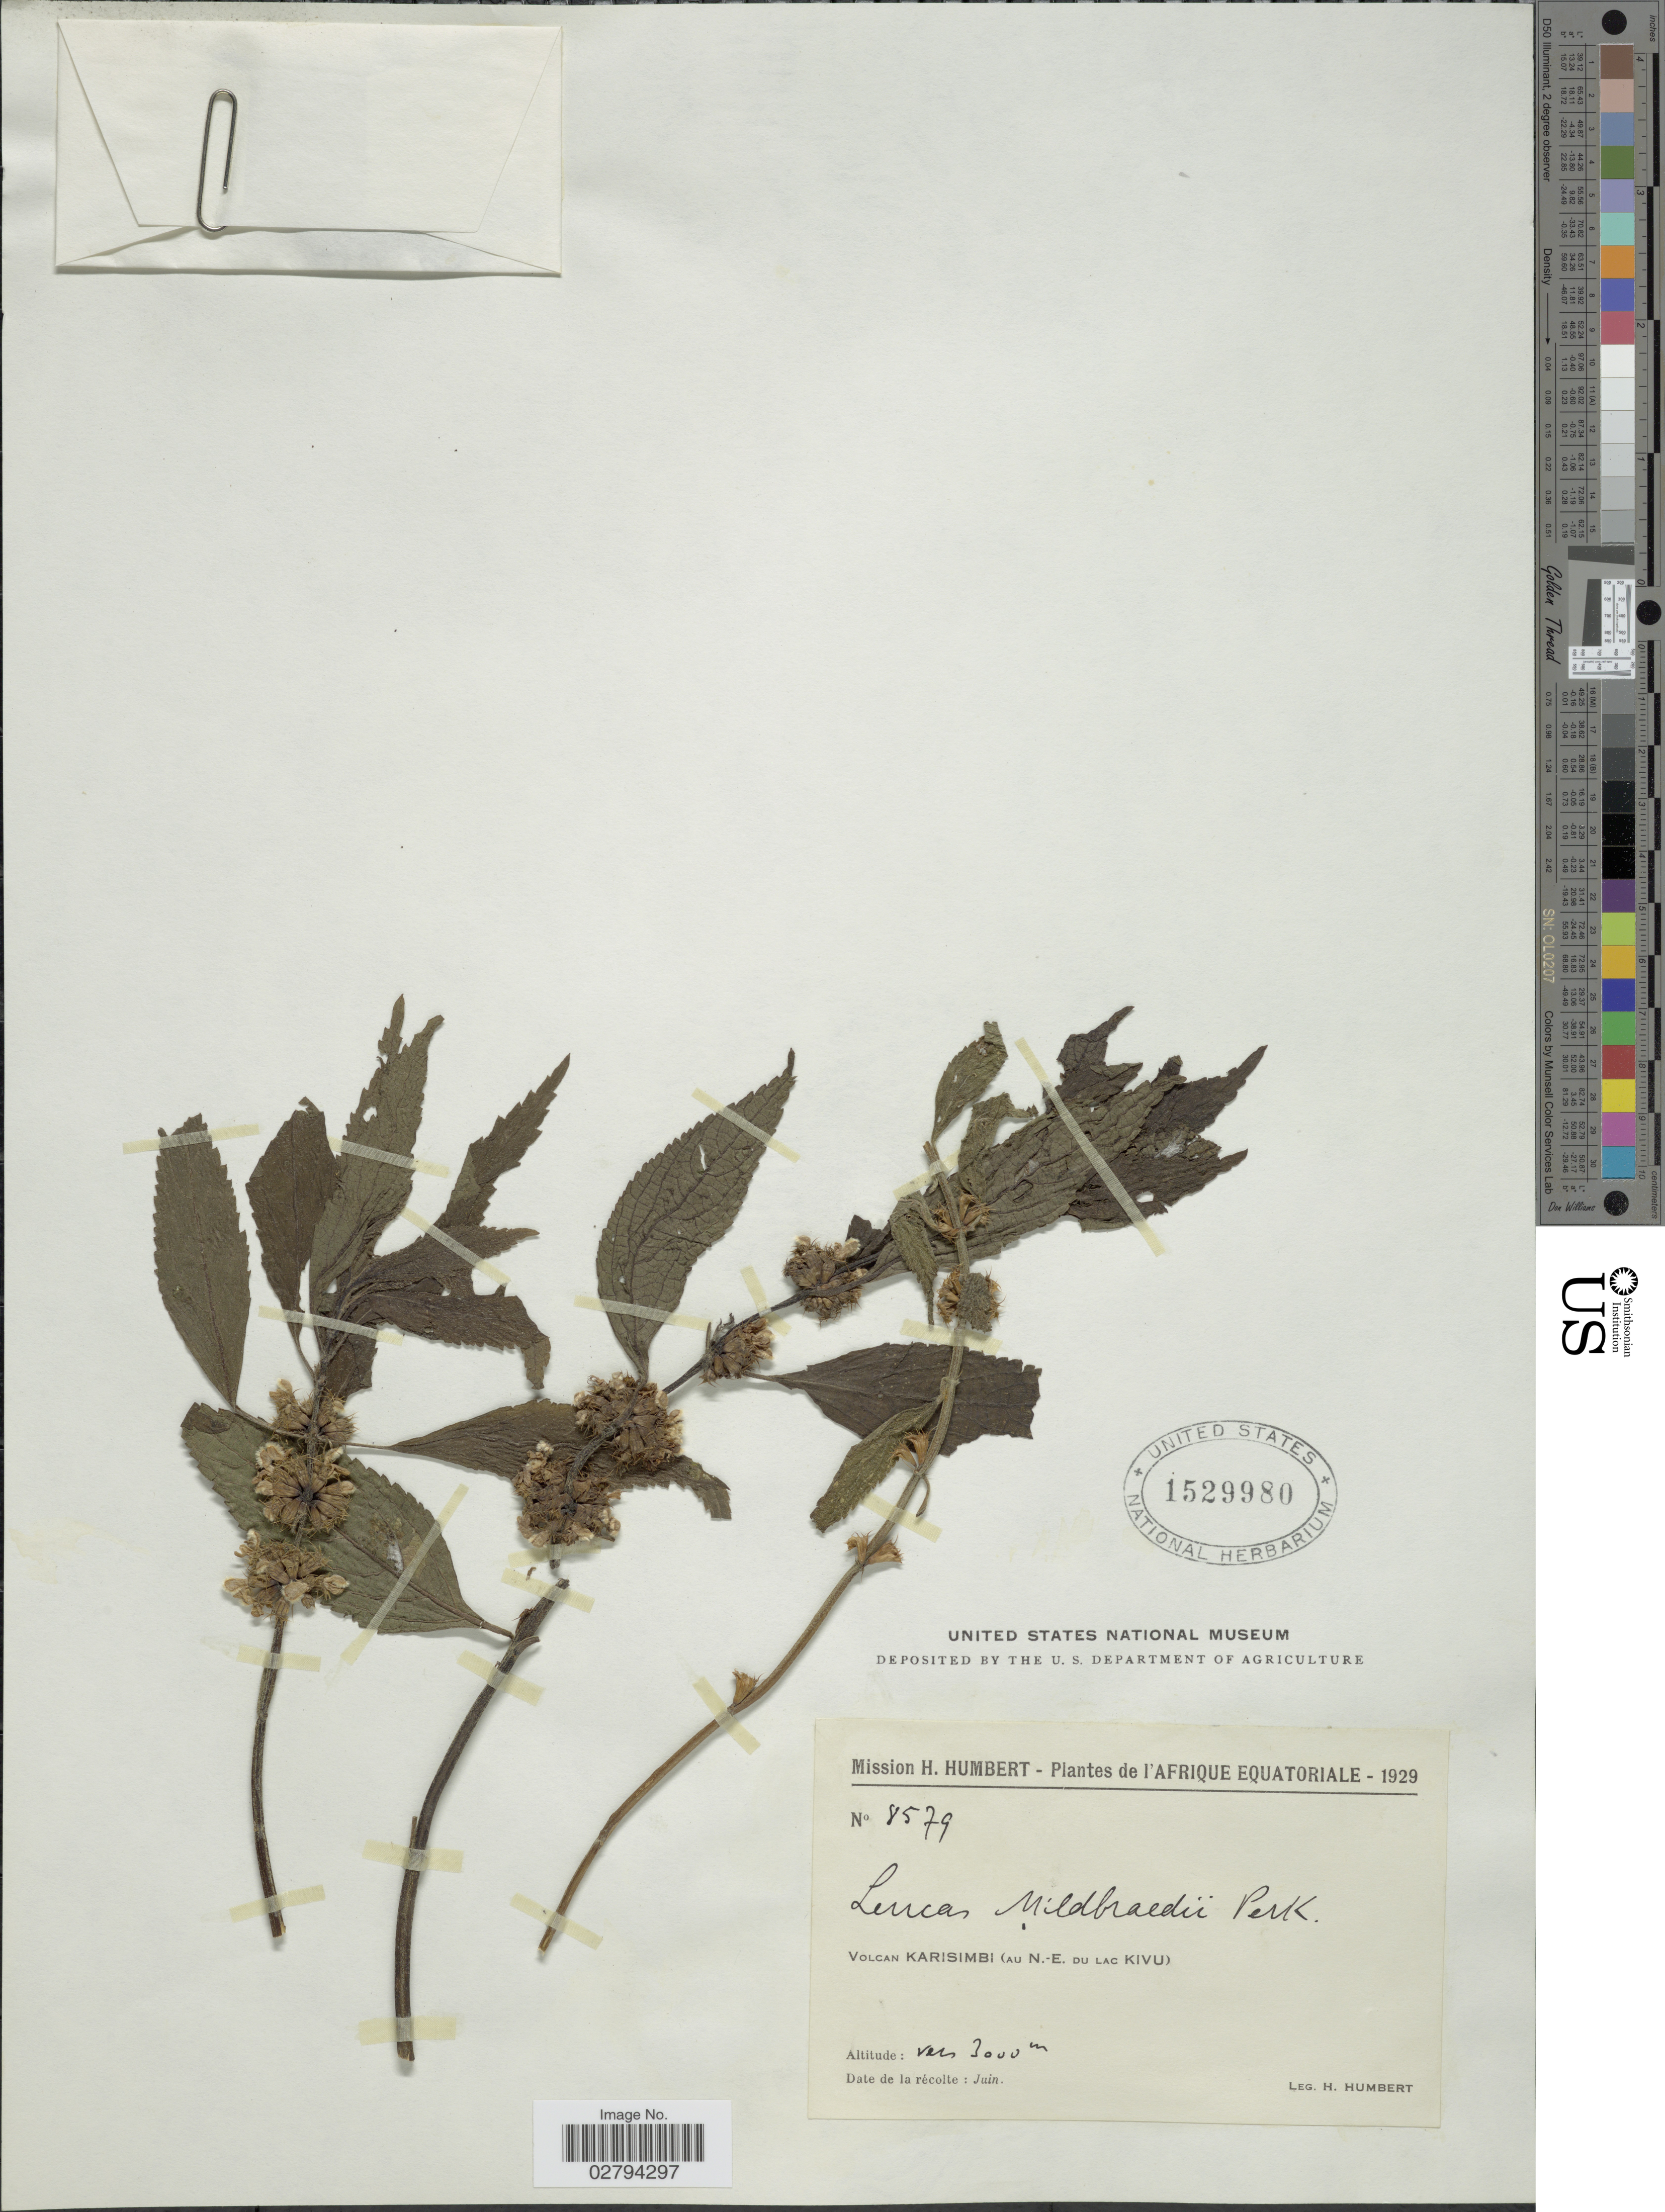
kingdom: Plantae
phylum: Tracheophyta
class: Magnoliopsida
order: Lamiales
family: Lamiaceae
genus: Leucas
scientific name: Leucas mildbraedii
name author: Perkins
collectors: H. Humbert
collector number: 8579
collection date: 1929-06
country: Rwanda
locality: Afrique Equatoriale. Volcan Karisimbi (au N.-E. du Lac Kivu).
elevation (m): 3000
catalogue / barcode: US 1529980